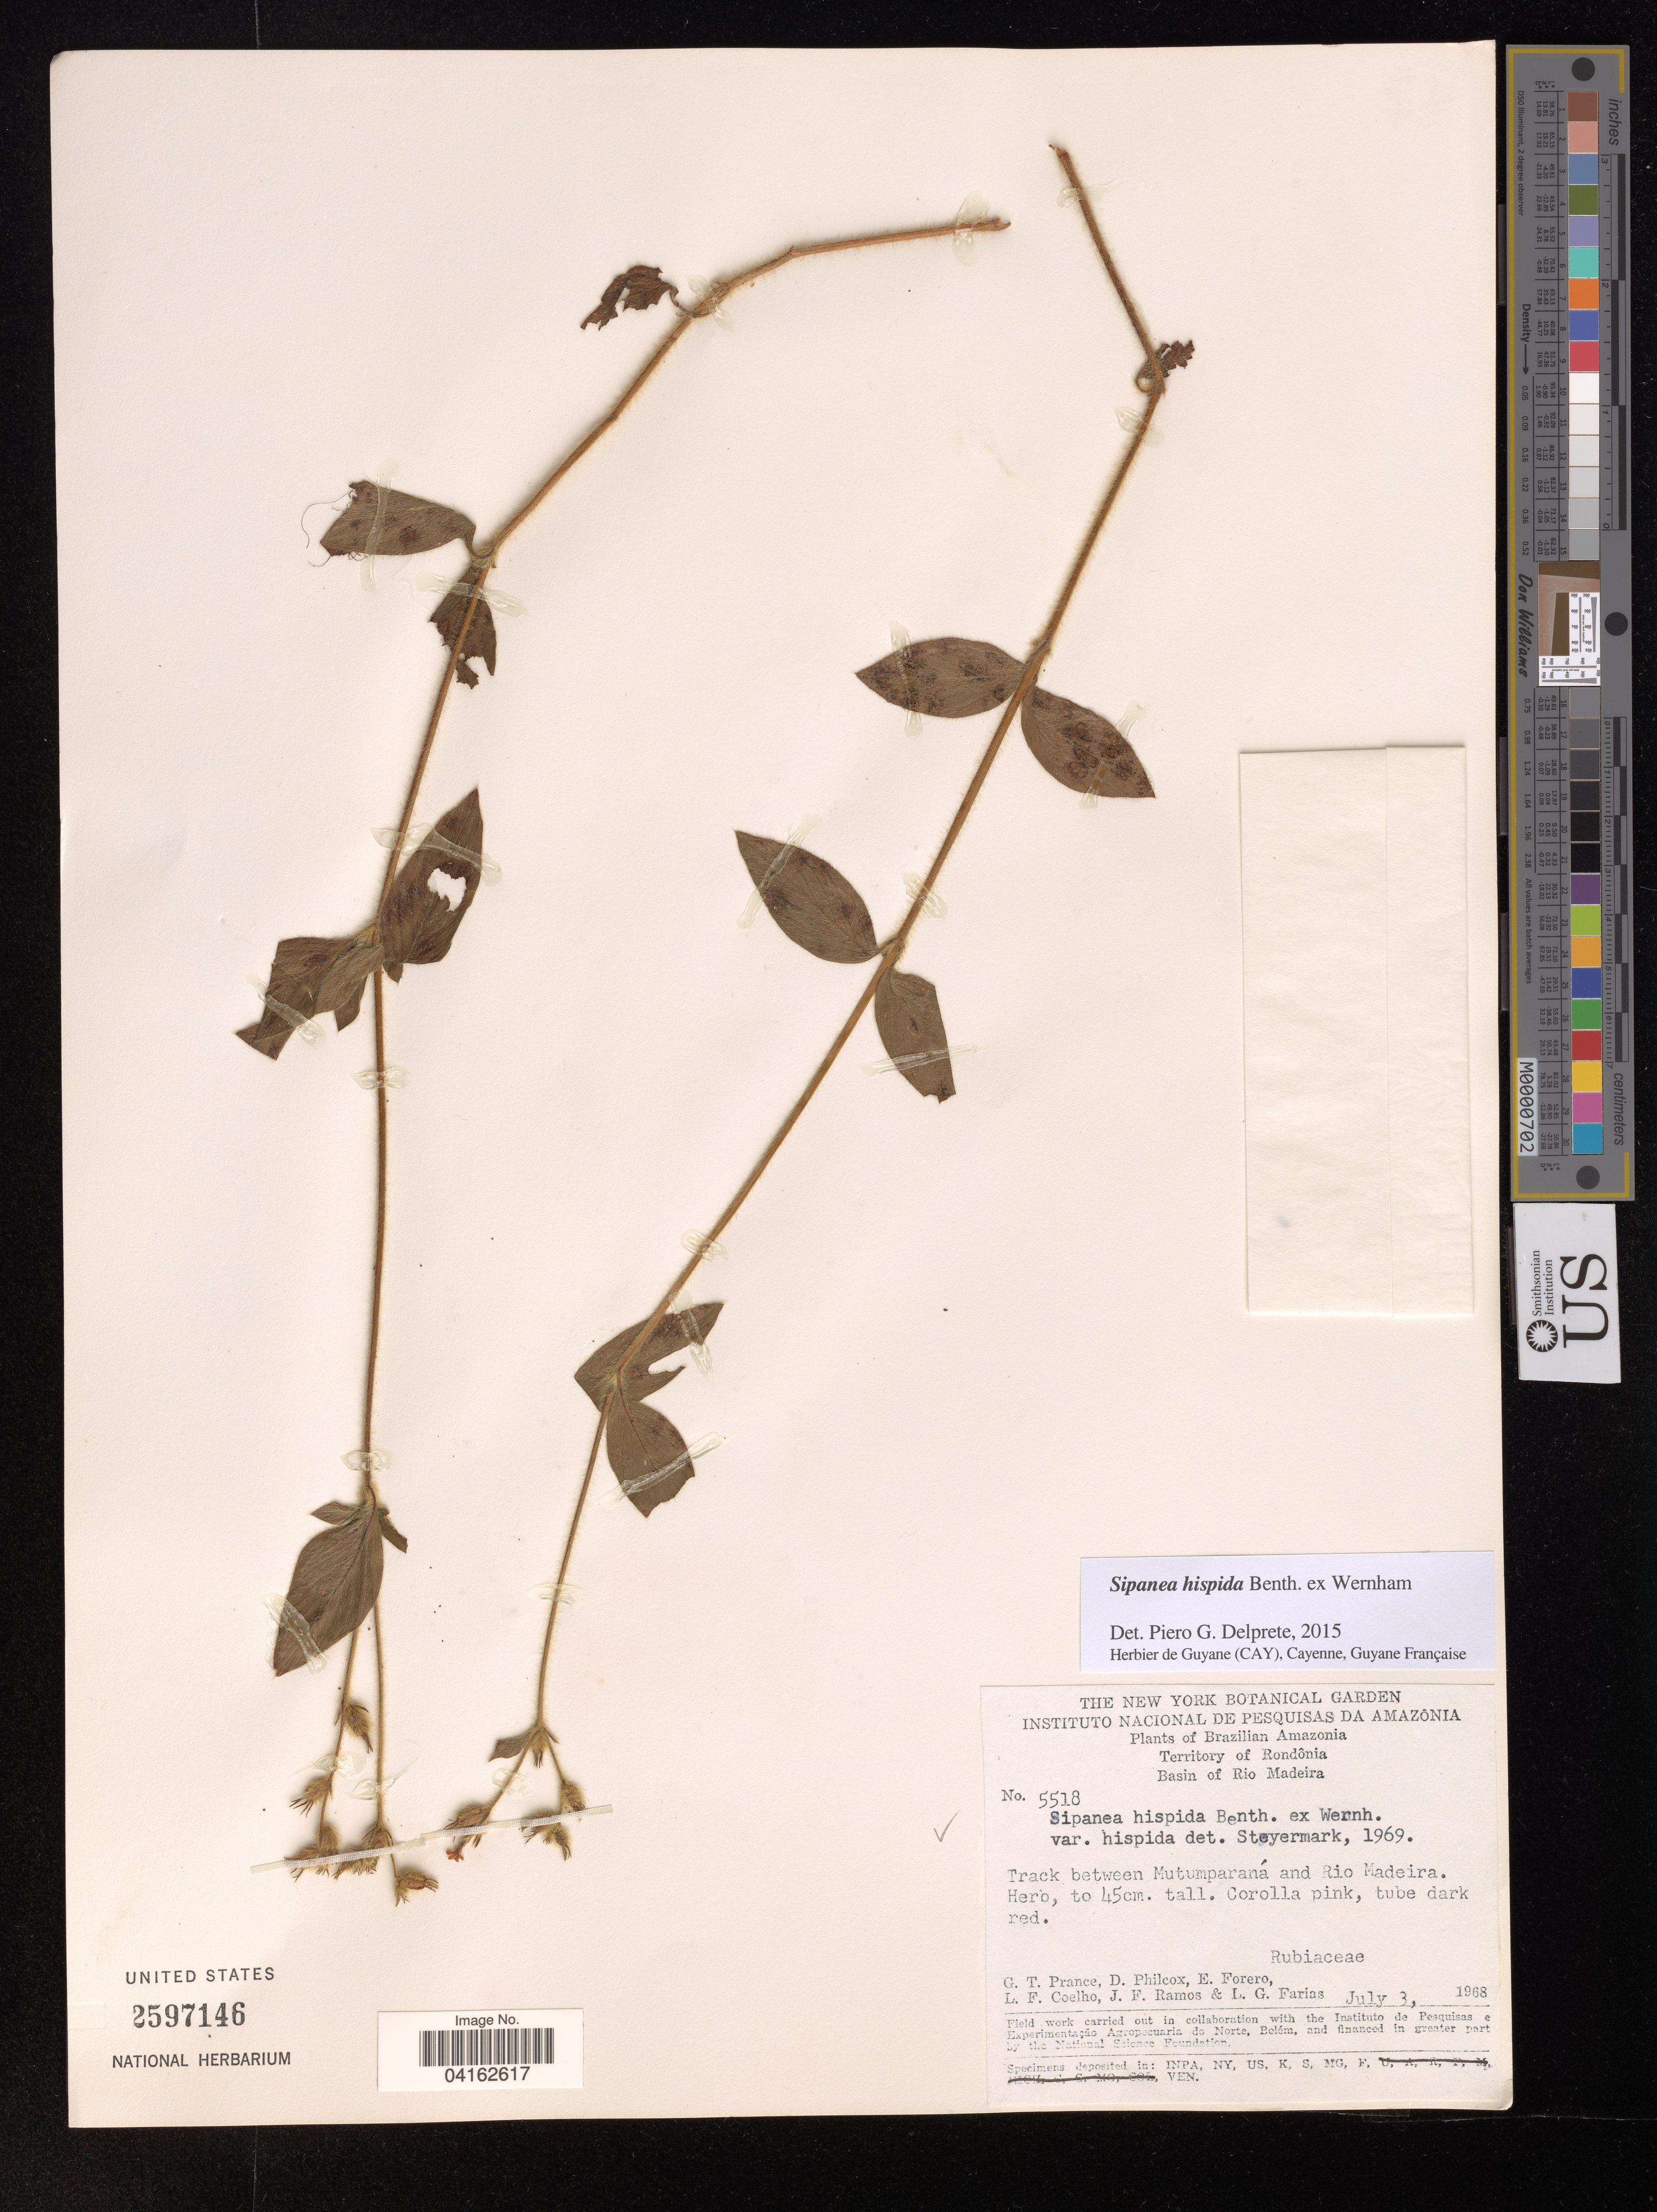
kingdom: Plantae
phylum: Tracheophyta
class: Magnoliopsida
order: Gentianales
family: Rubiaceae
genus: Sipanea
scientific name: Sipanea hispida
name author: Benth. ex Wernham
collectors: G. T. Prance, D. Philcox, E. Forero, L. F. Coelho & et al.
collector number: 5518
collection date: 1968-07-03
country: Brazil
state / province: Rondônia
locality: Brazilian Amazonia. Basin of Rio Madeira. Track between Mutumparaná and Rio Madeira.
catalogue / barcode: US 2597146